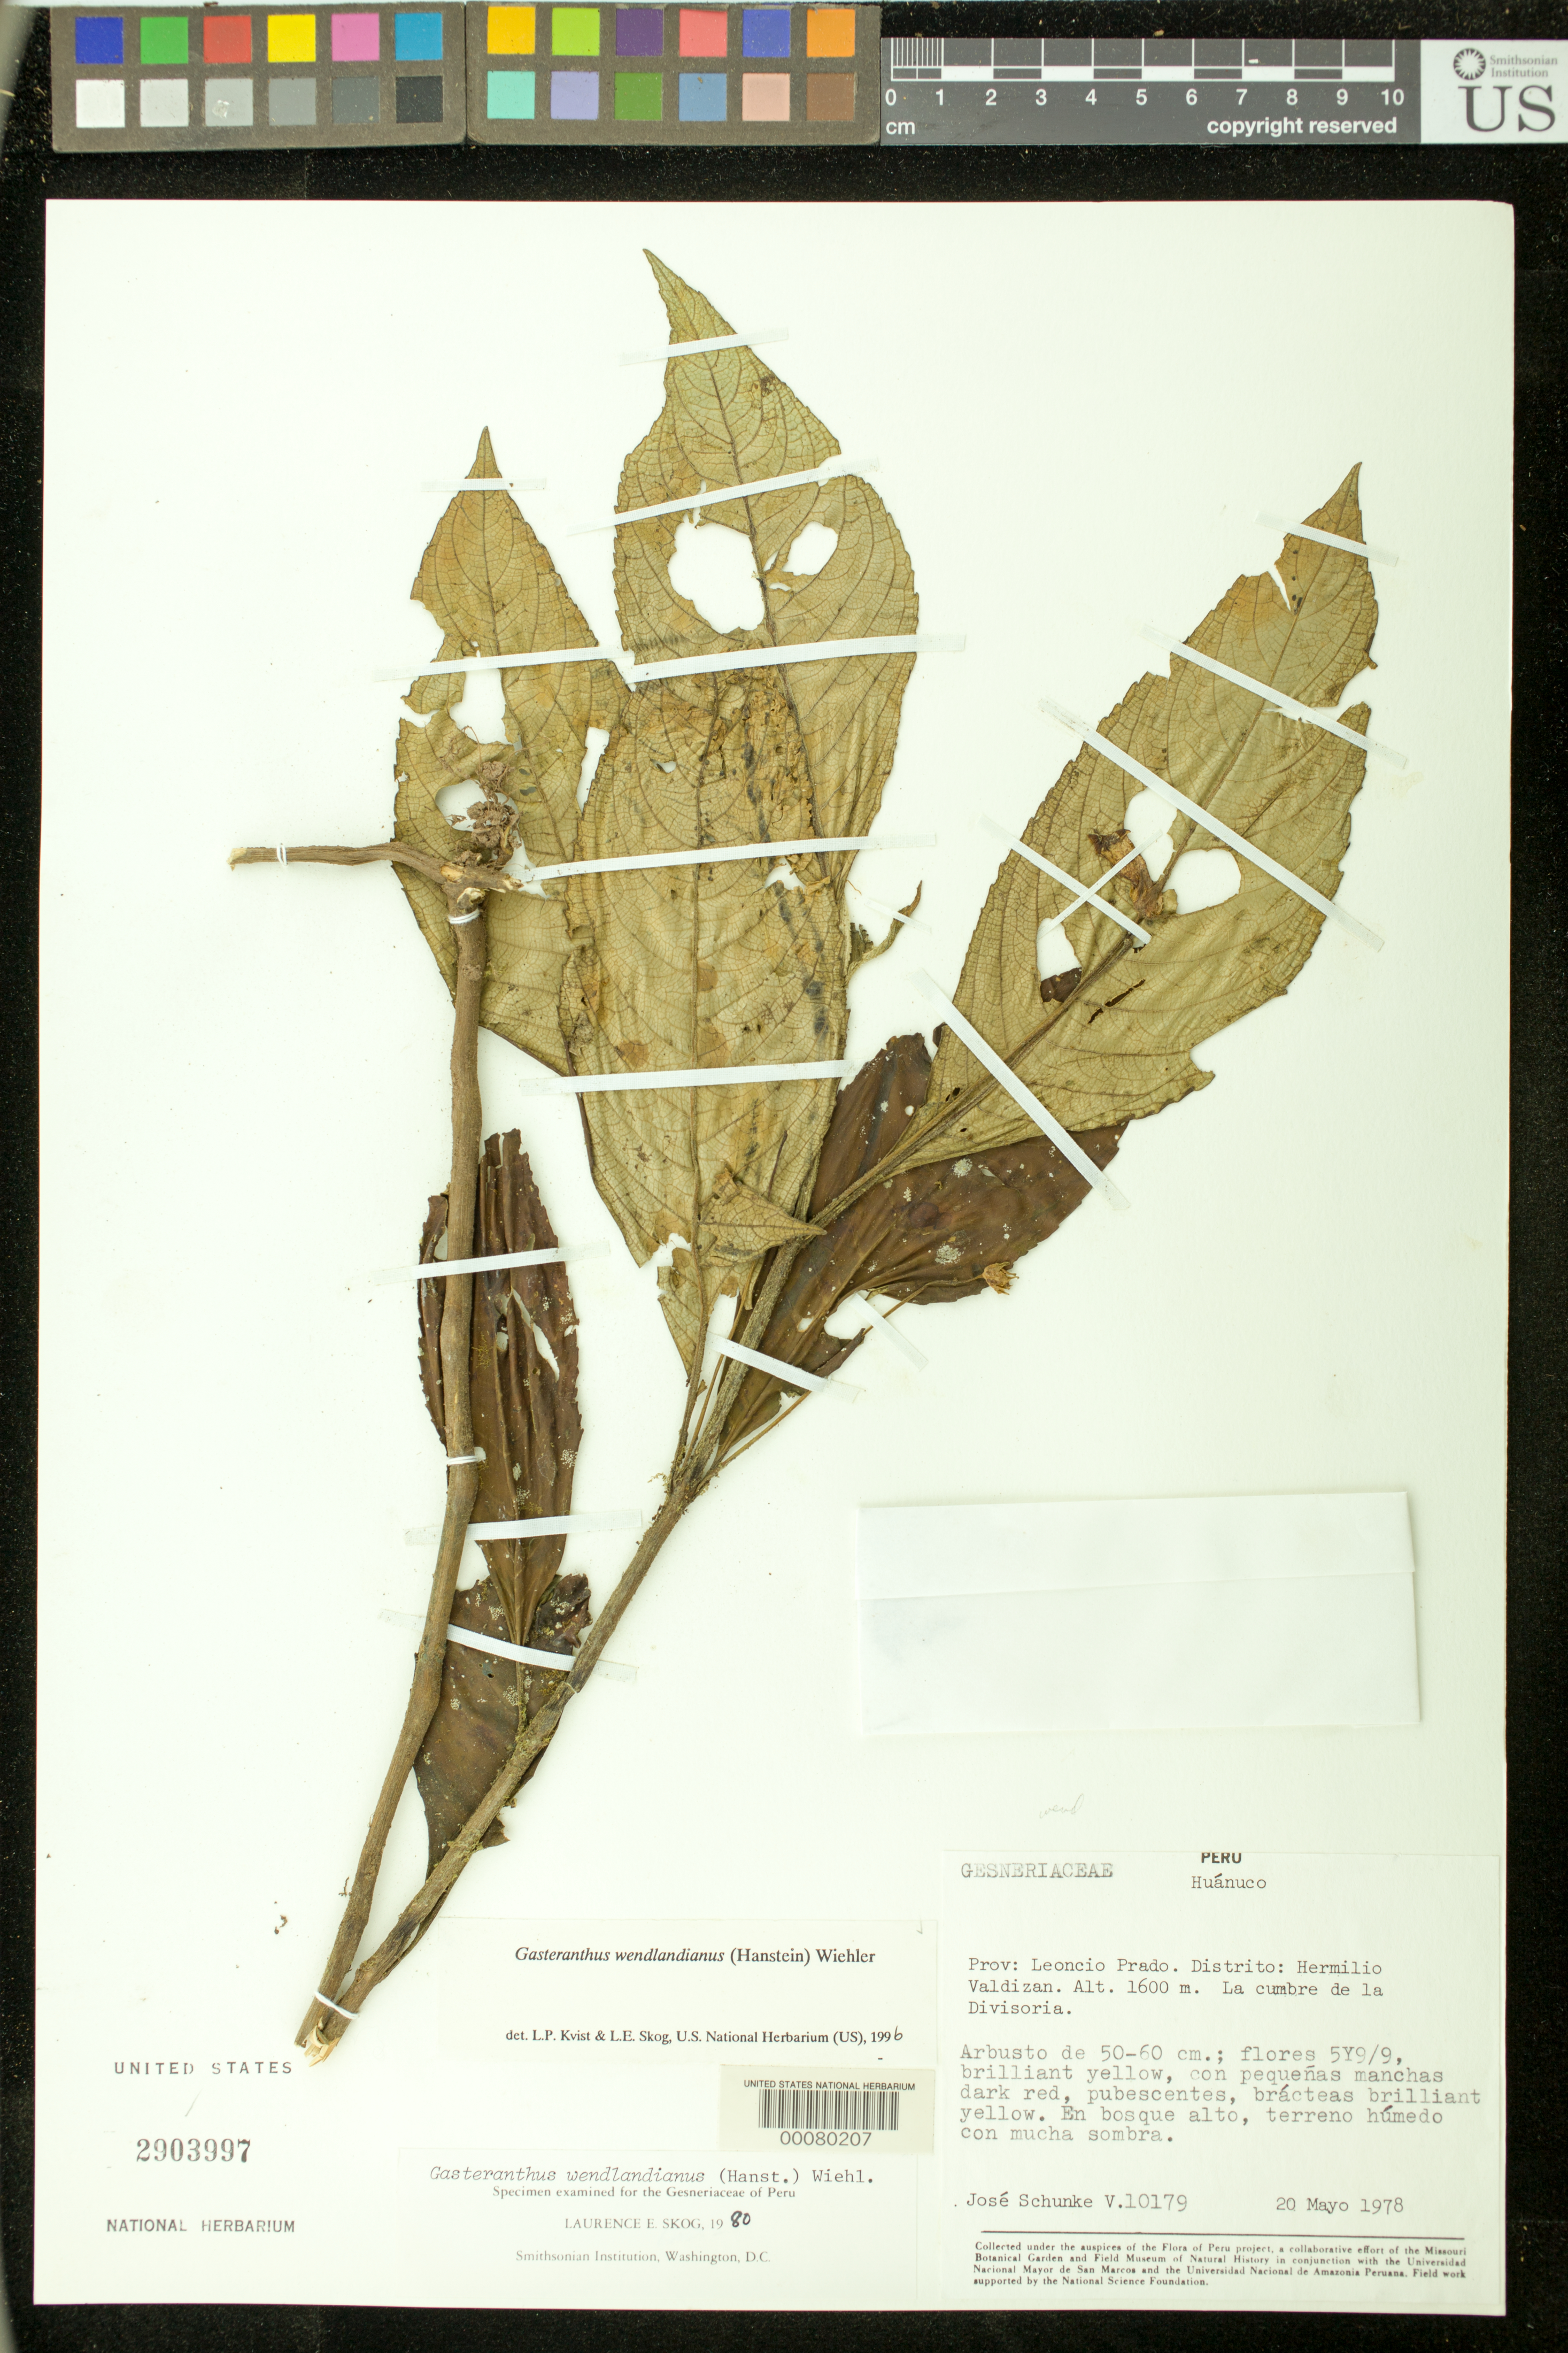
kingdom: Plantae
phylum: Tracheophyta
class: Magnoliopsida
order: Lamiales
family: Gesneriaceae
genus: Gasteranthus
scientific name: Gasteranthus wendlandianus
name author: (Hanst.) Wiehler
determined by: Skog, Laurence E.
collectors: J. Schunke Vigo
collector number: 10179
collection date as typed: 20 May 1978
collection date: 1978-05-20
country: Peru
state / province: Huánuco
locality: Prov. Leoncio Prado, Dtto. Hermilio Valdizan, la cumbre de la Divisoria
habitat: En bosque alto, terreno húmedo con mucha sombra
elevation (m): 1600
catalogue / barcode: US 2903997